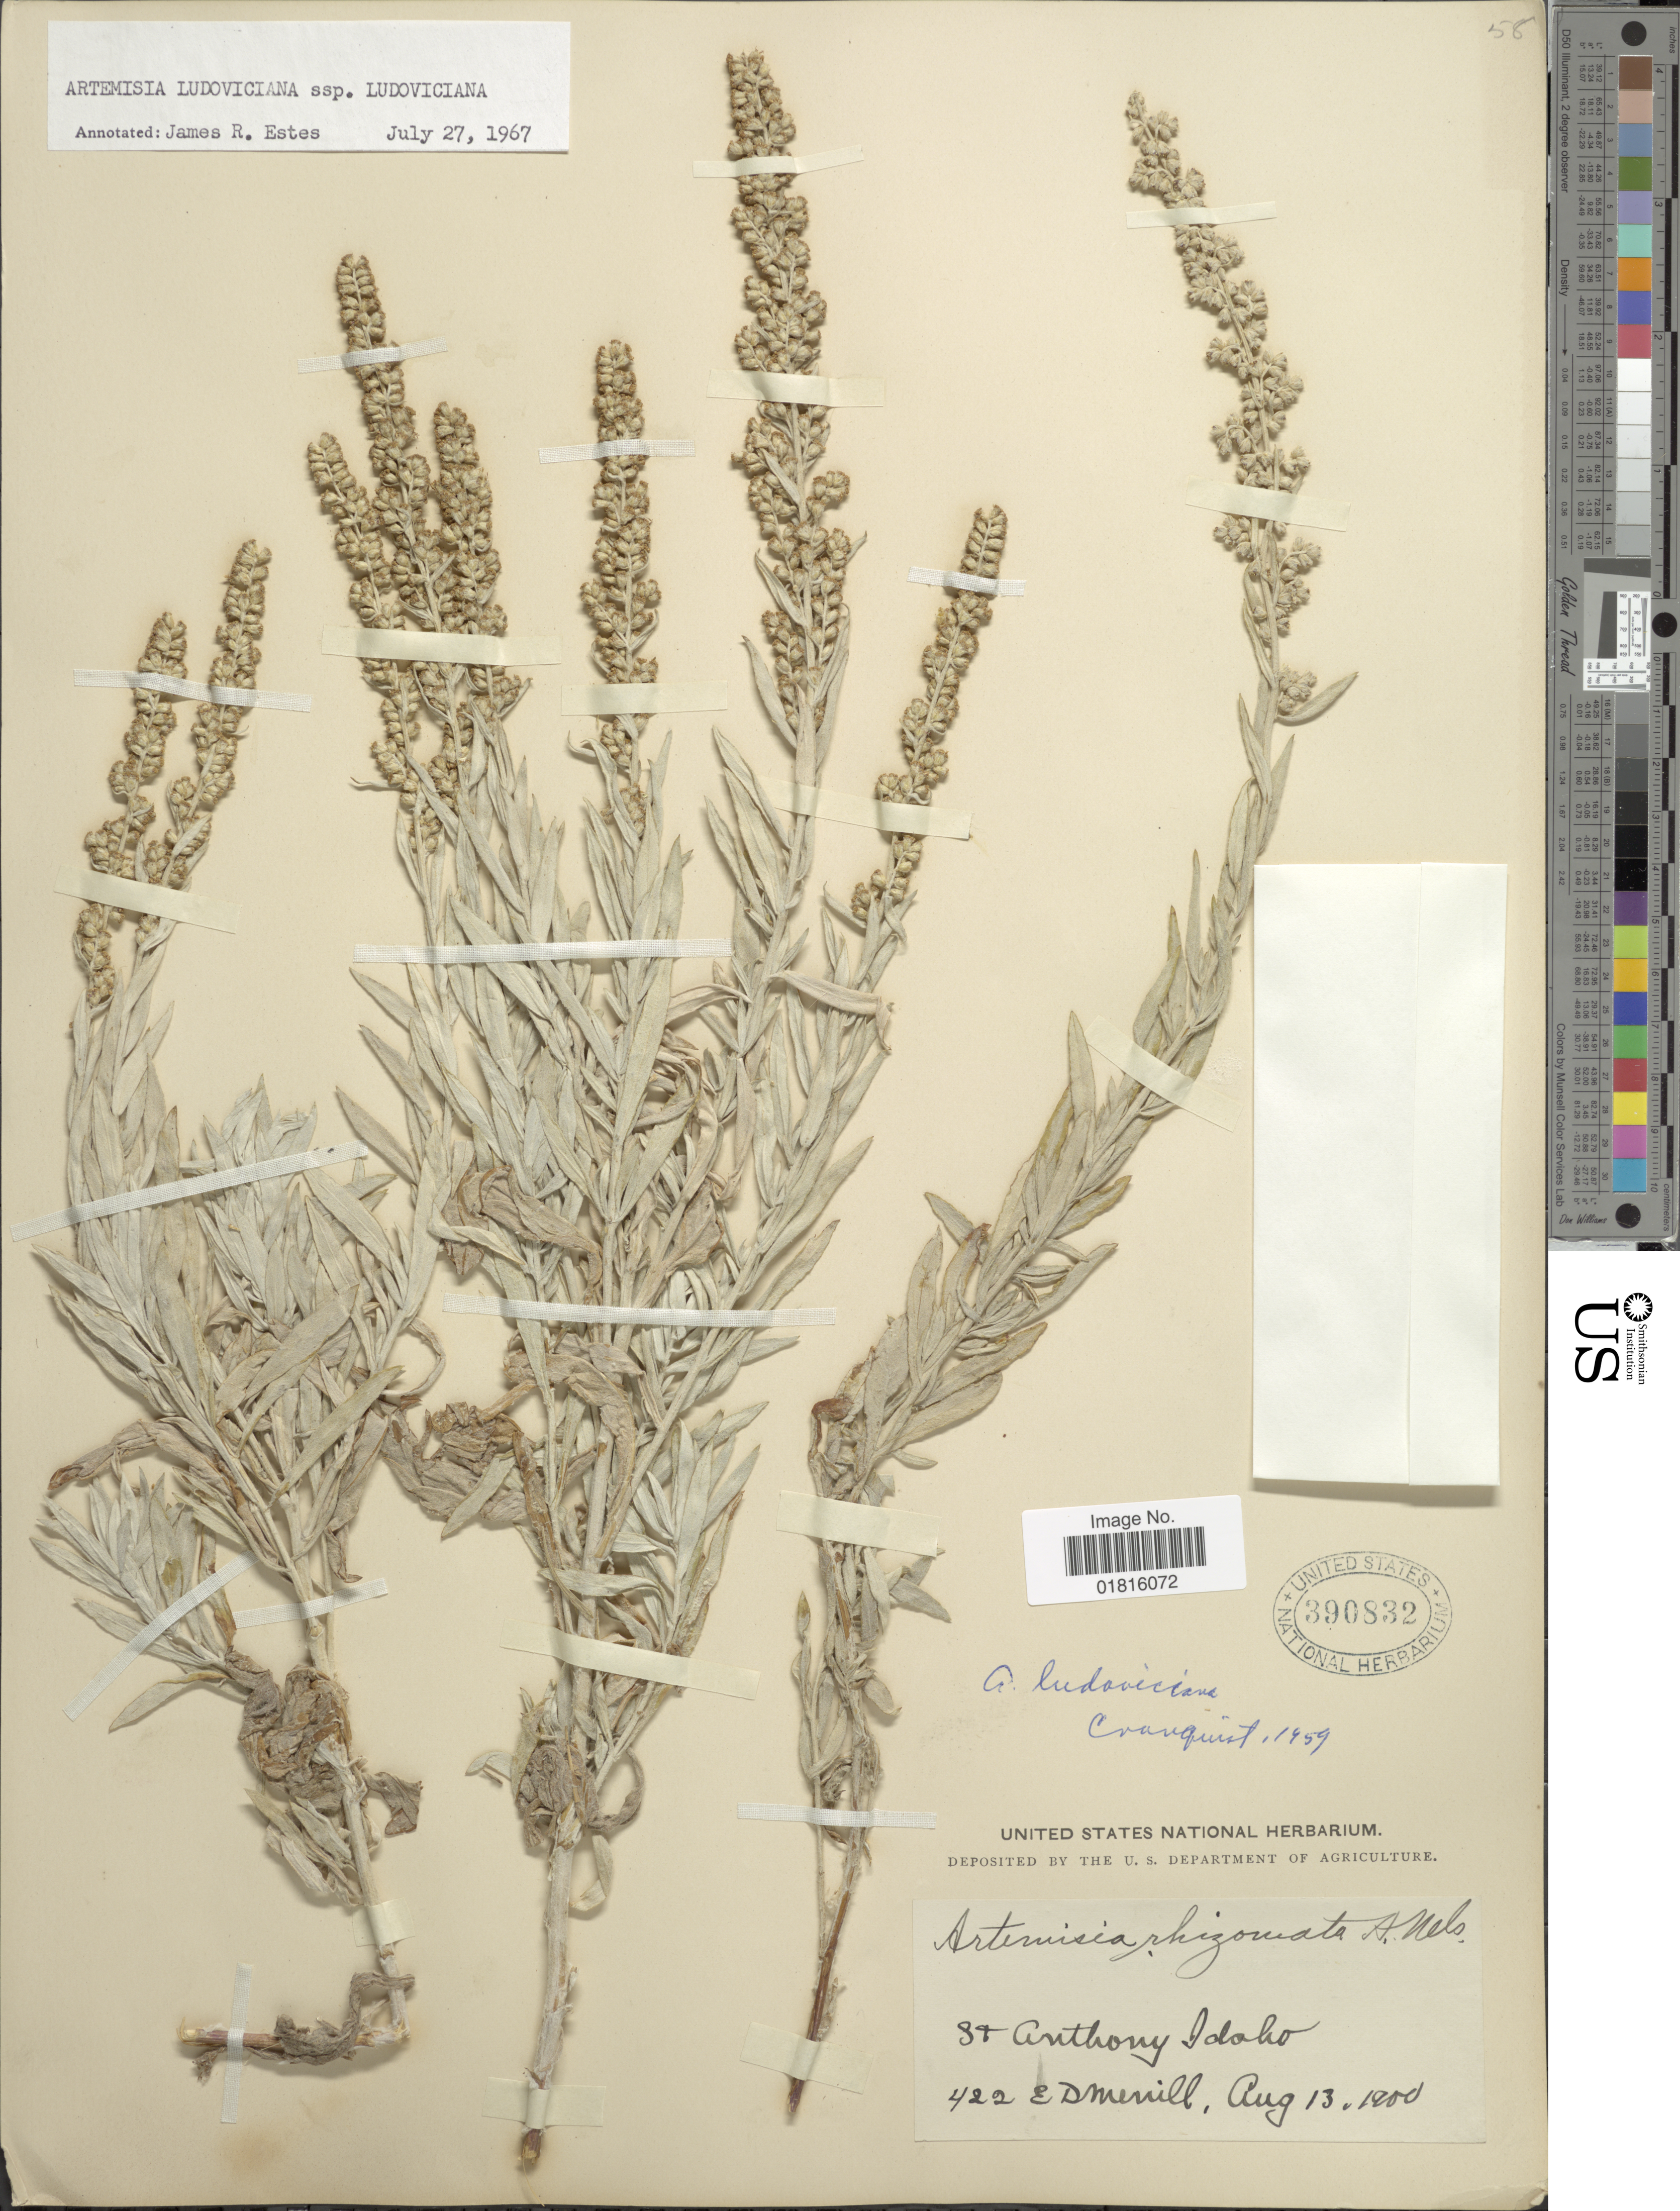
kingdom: Plantae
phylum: Tracheophyta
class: Magnoliopsida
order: Asterales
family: Asteraceae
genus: Artemisia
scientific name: Artemisia ludoviciana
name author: Nutt.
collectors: E. D. Merrill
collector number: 422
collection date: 1900-08-13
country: United States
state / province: Idaho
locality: St Anthony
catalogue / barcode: US 390832